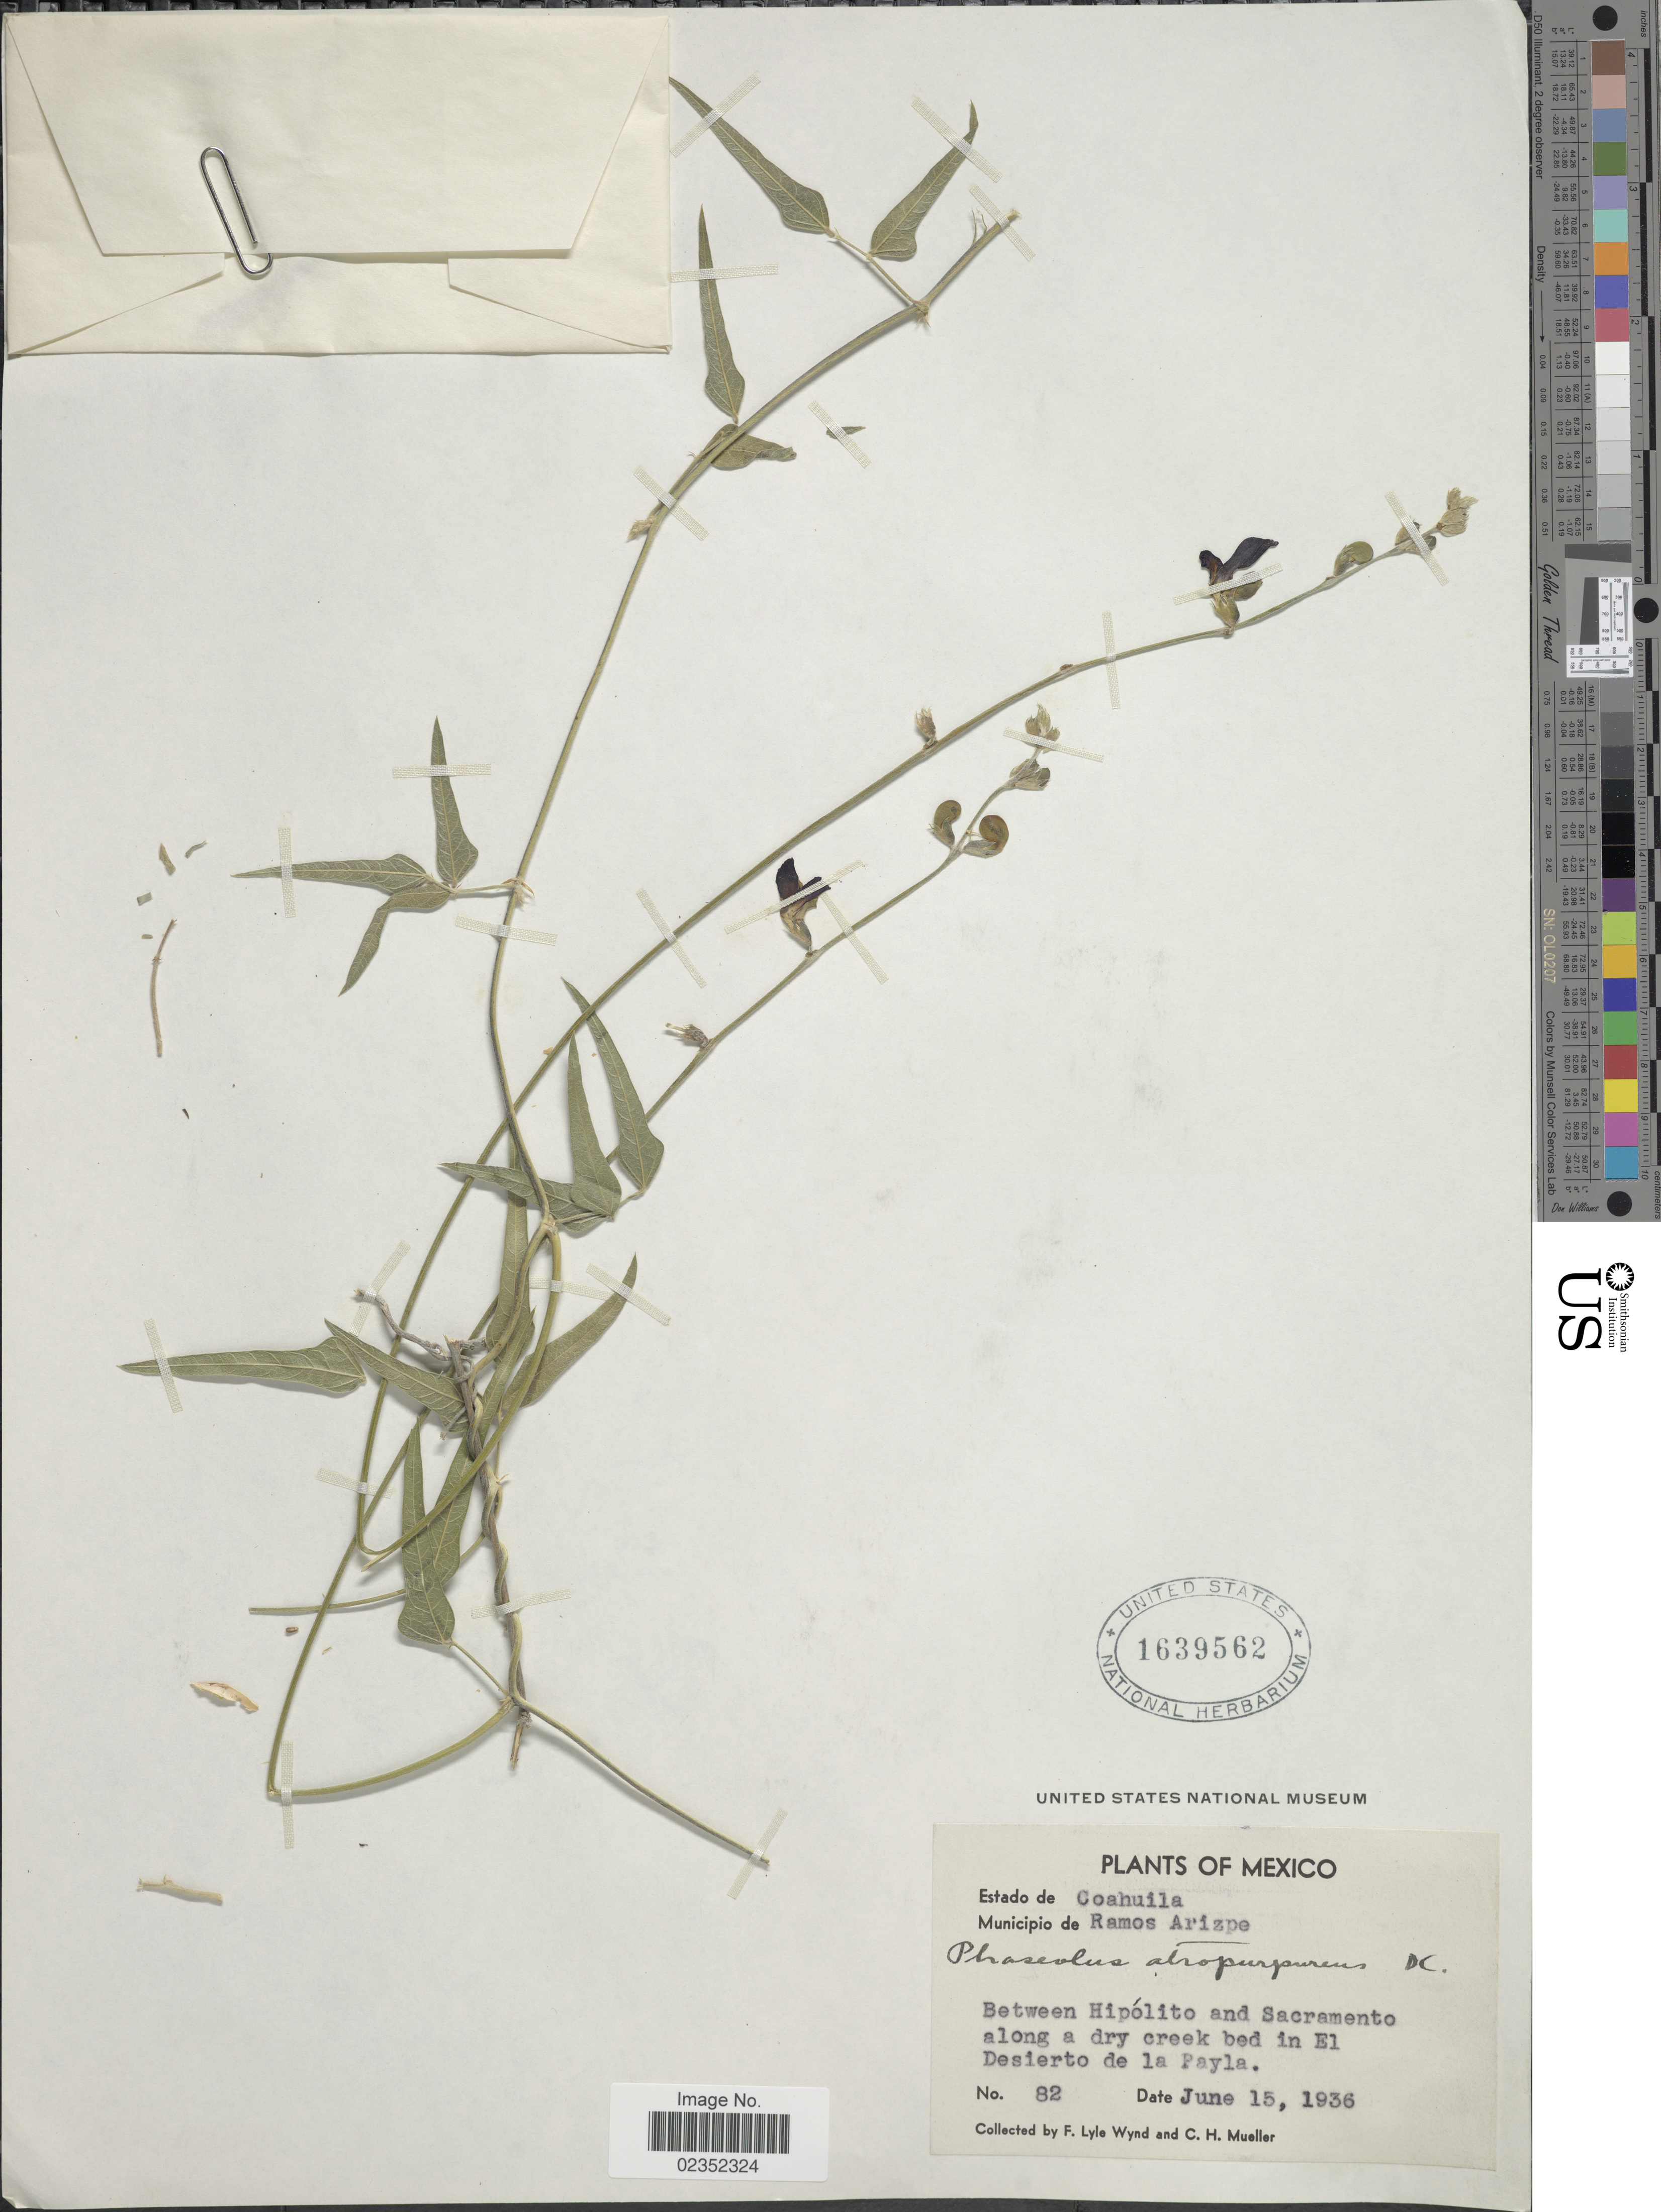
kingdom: Plantae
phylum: Tracheophyta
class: Magnoliopsida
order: Fabales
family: Fabaceae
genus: Macroptilium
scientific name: Macroptilium atropurpureum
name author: (DC.) Urb.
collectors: F. L. Wynd & C. H. Mueller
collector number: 82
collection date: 1936-06-15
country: Mexico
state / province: Coahuila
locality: Municipio de Ramos Arizpe. Between Hipólito and Sacramento along a dry creek bed in El Desierto de la Payla.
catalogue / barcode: US 1639562